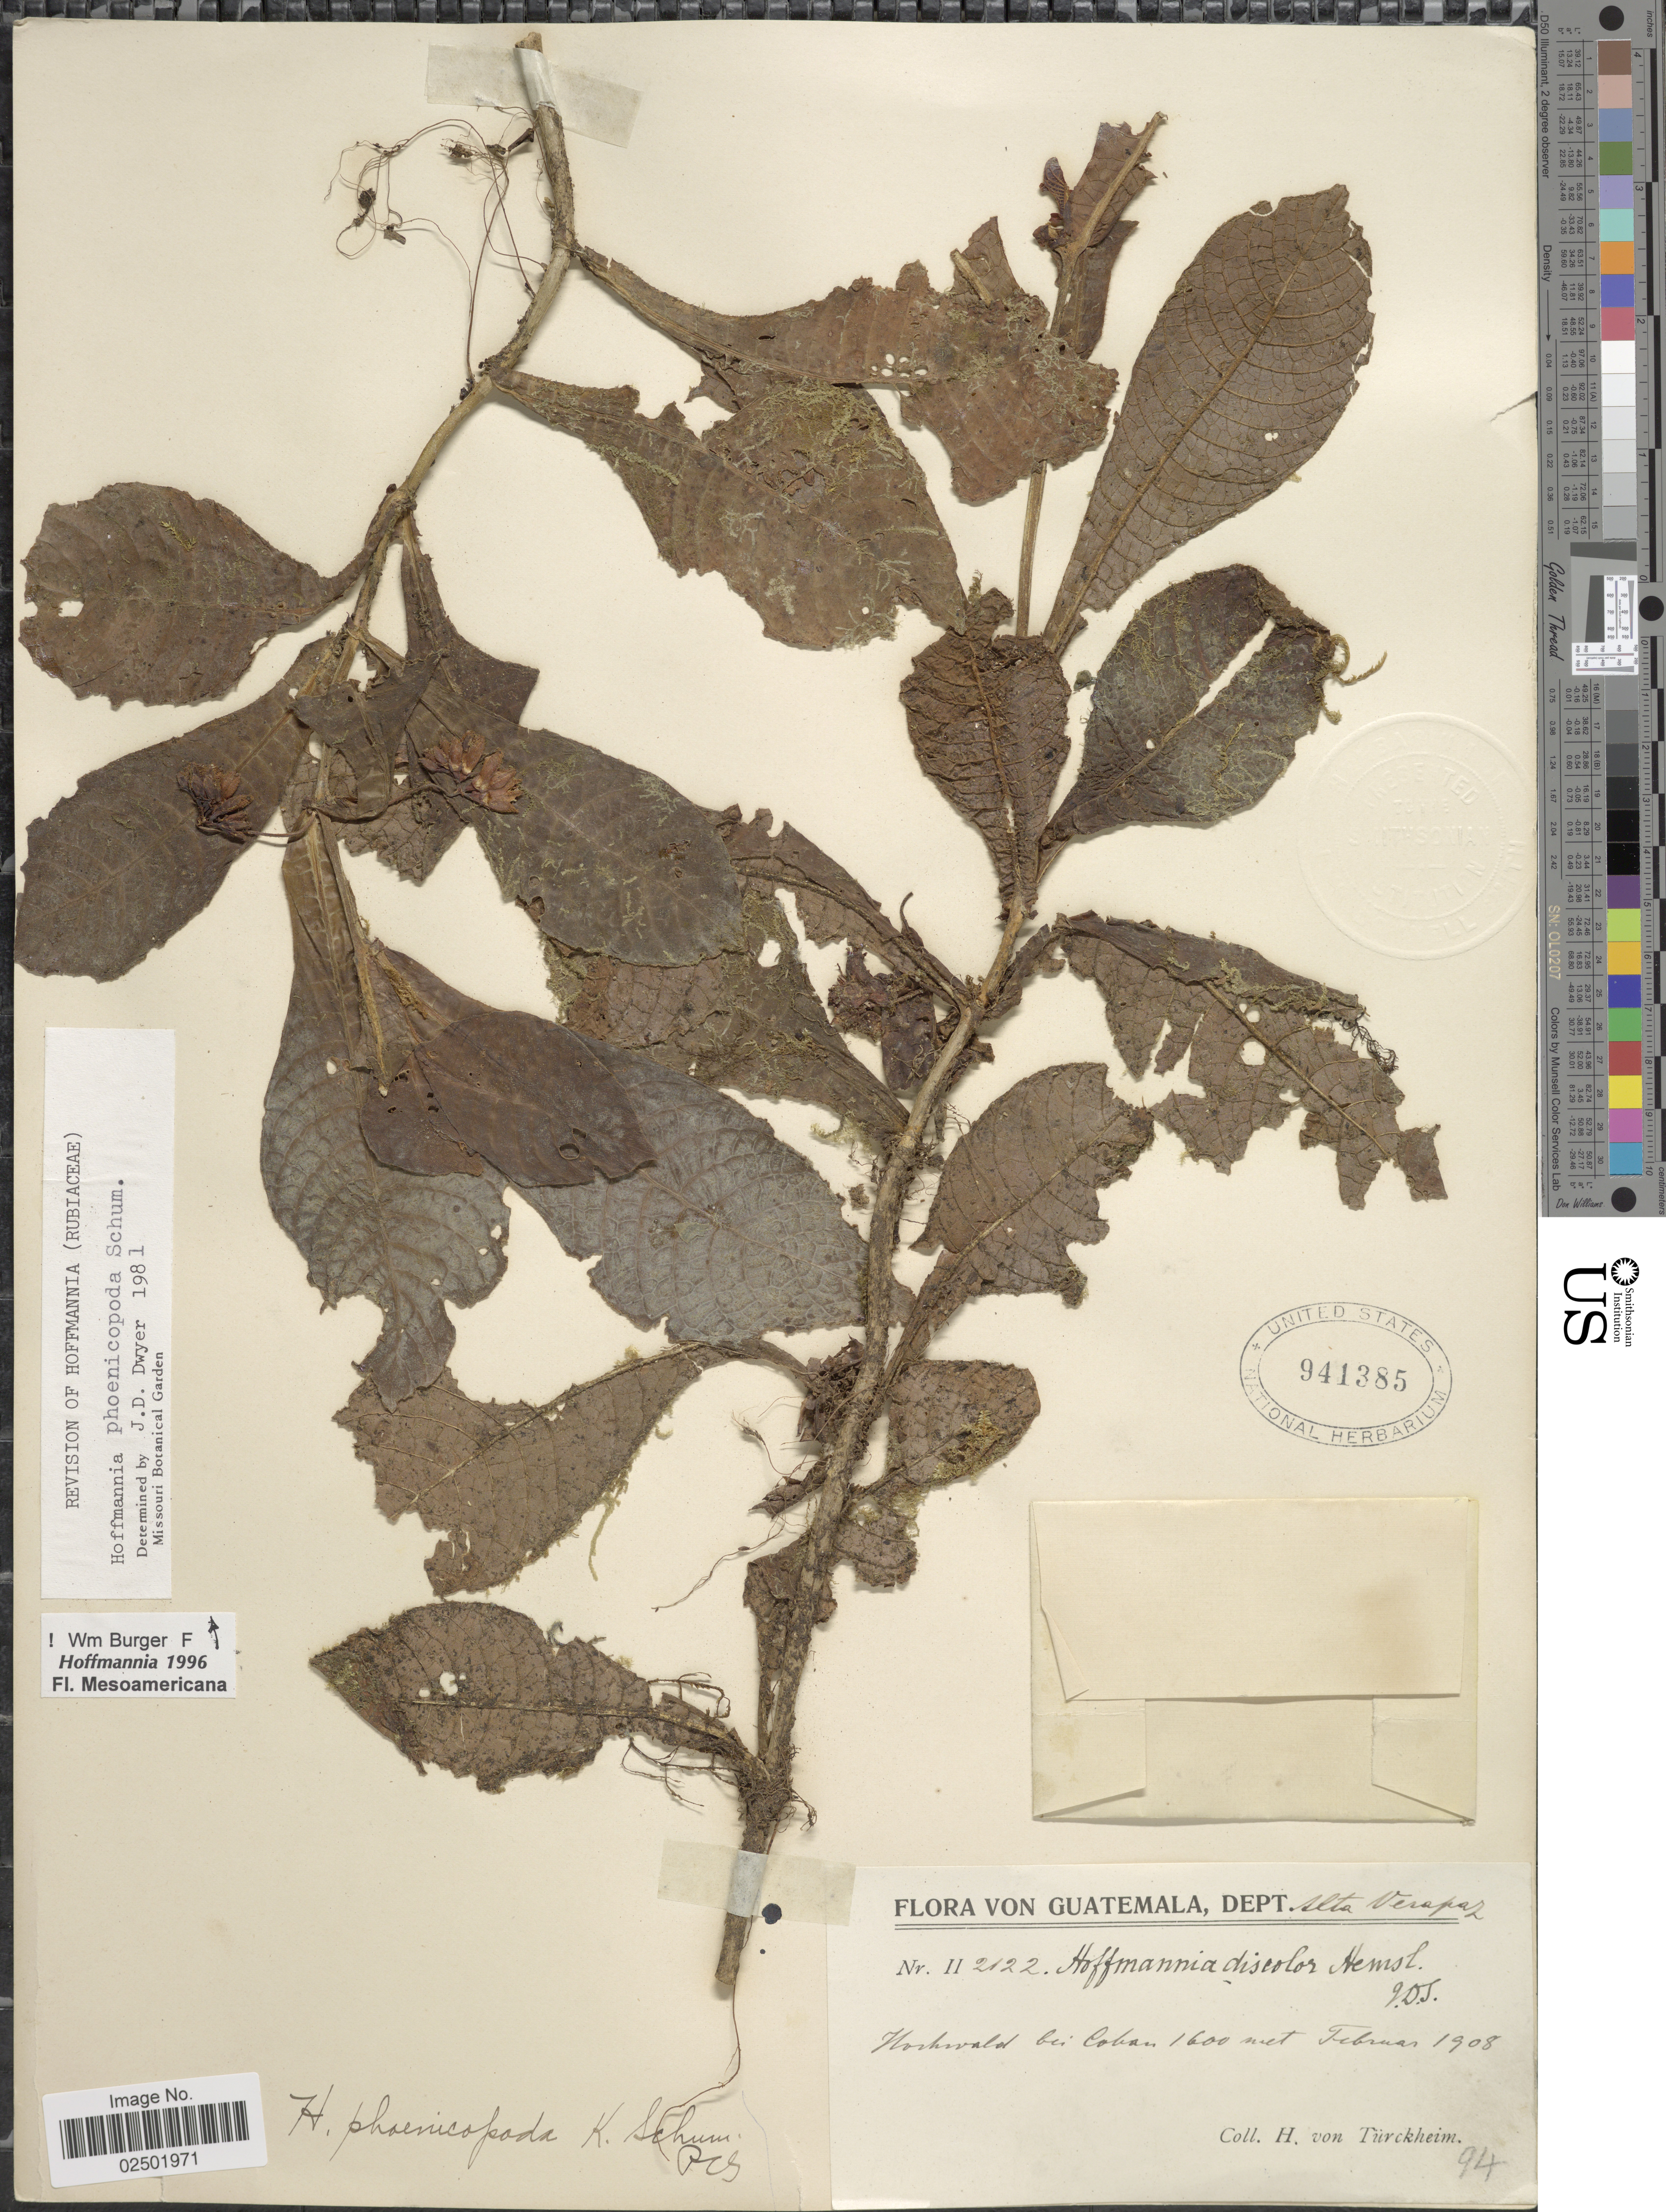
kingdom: Plantae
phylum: Tracheophyta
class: Magnoliopsida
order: Gentianales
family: Rubiaceae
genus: Hoffmannia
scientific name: Hoffmannia phoenicopoda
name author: K. Schum.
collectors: H. von Türckheim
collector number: II 2122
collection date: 1908-02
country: Guatemala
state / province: Alta Verapaz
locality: Hochwald bei Coban.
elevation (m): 1600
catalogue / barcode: US 941385